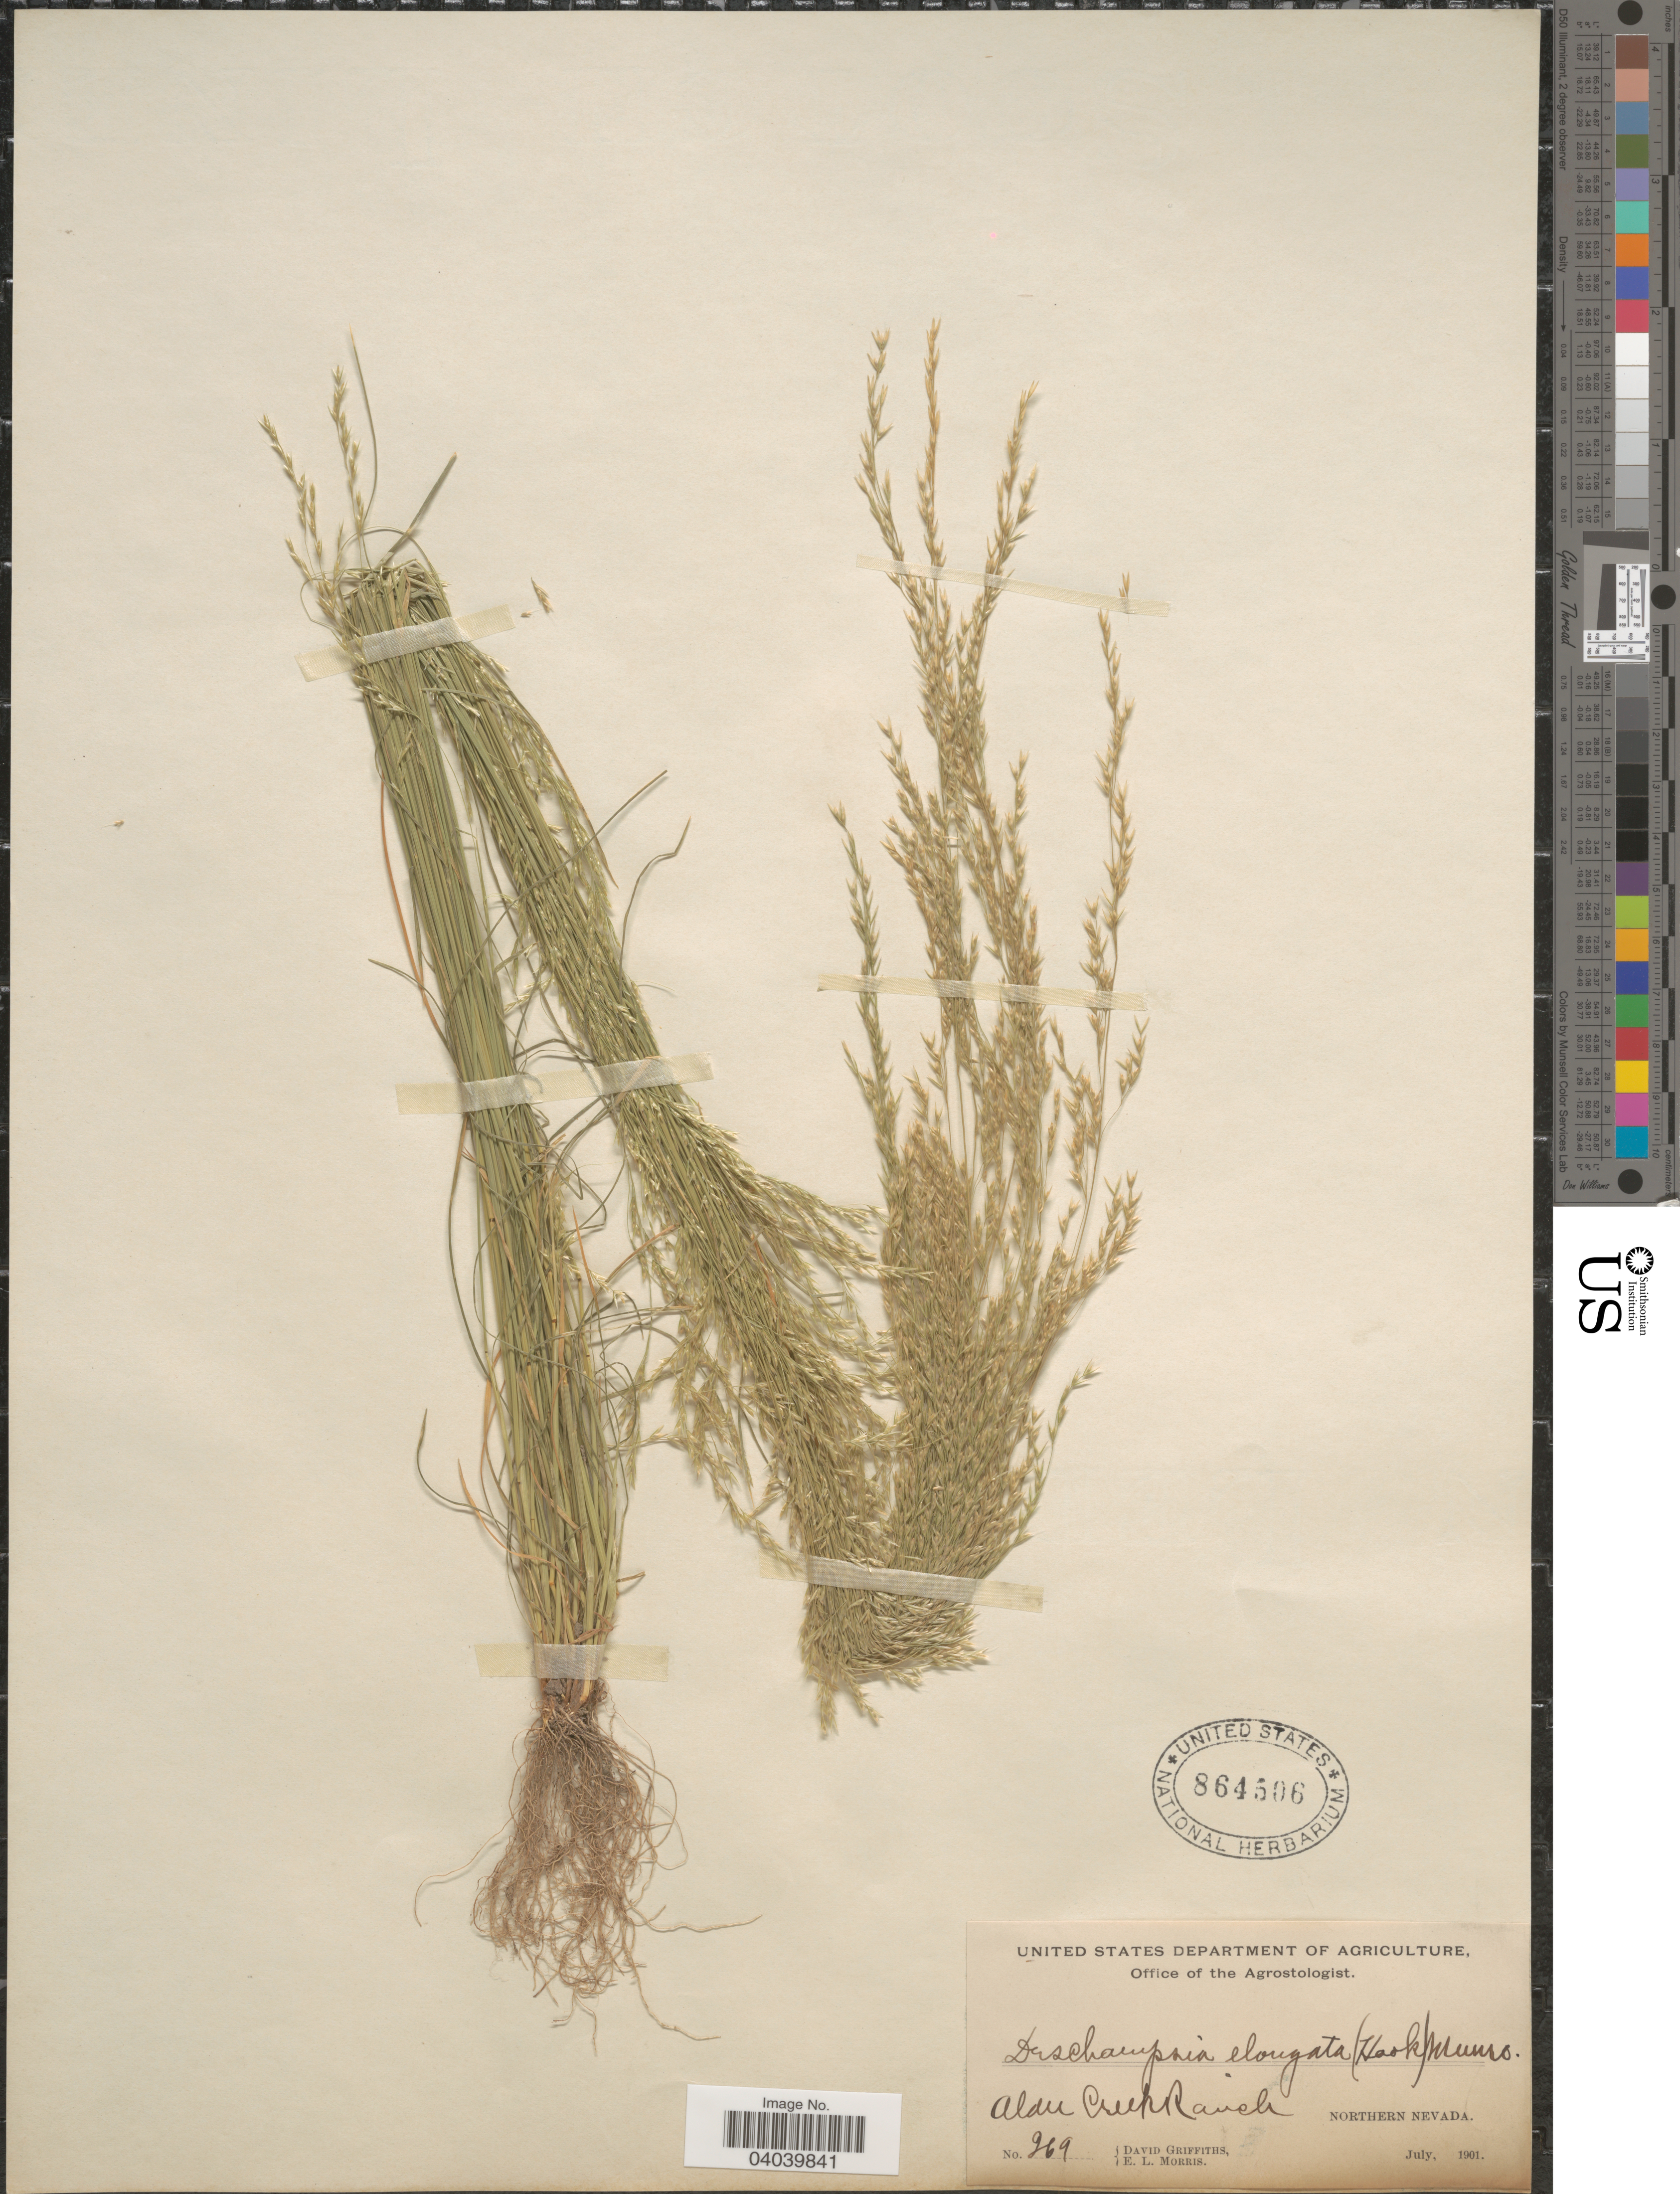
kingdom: Plantae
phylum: Tracheophyta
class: Liliopsida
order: Poales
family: Poaceae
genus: Deschampsia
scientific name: Deschampsia elongata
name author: (Hook.) Munro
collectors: D. Griffiths & E. Morris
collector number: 269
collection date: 1901-07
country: United States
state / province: Nevada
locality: Alan Creek Ranch. Northern Nevada.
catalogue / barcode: US 864506